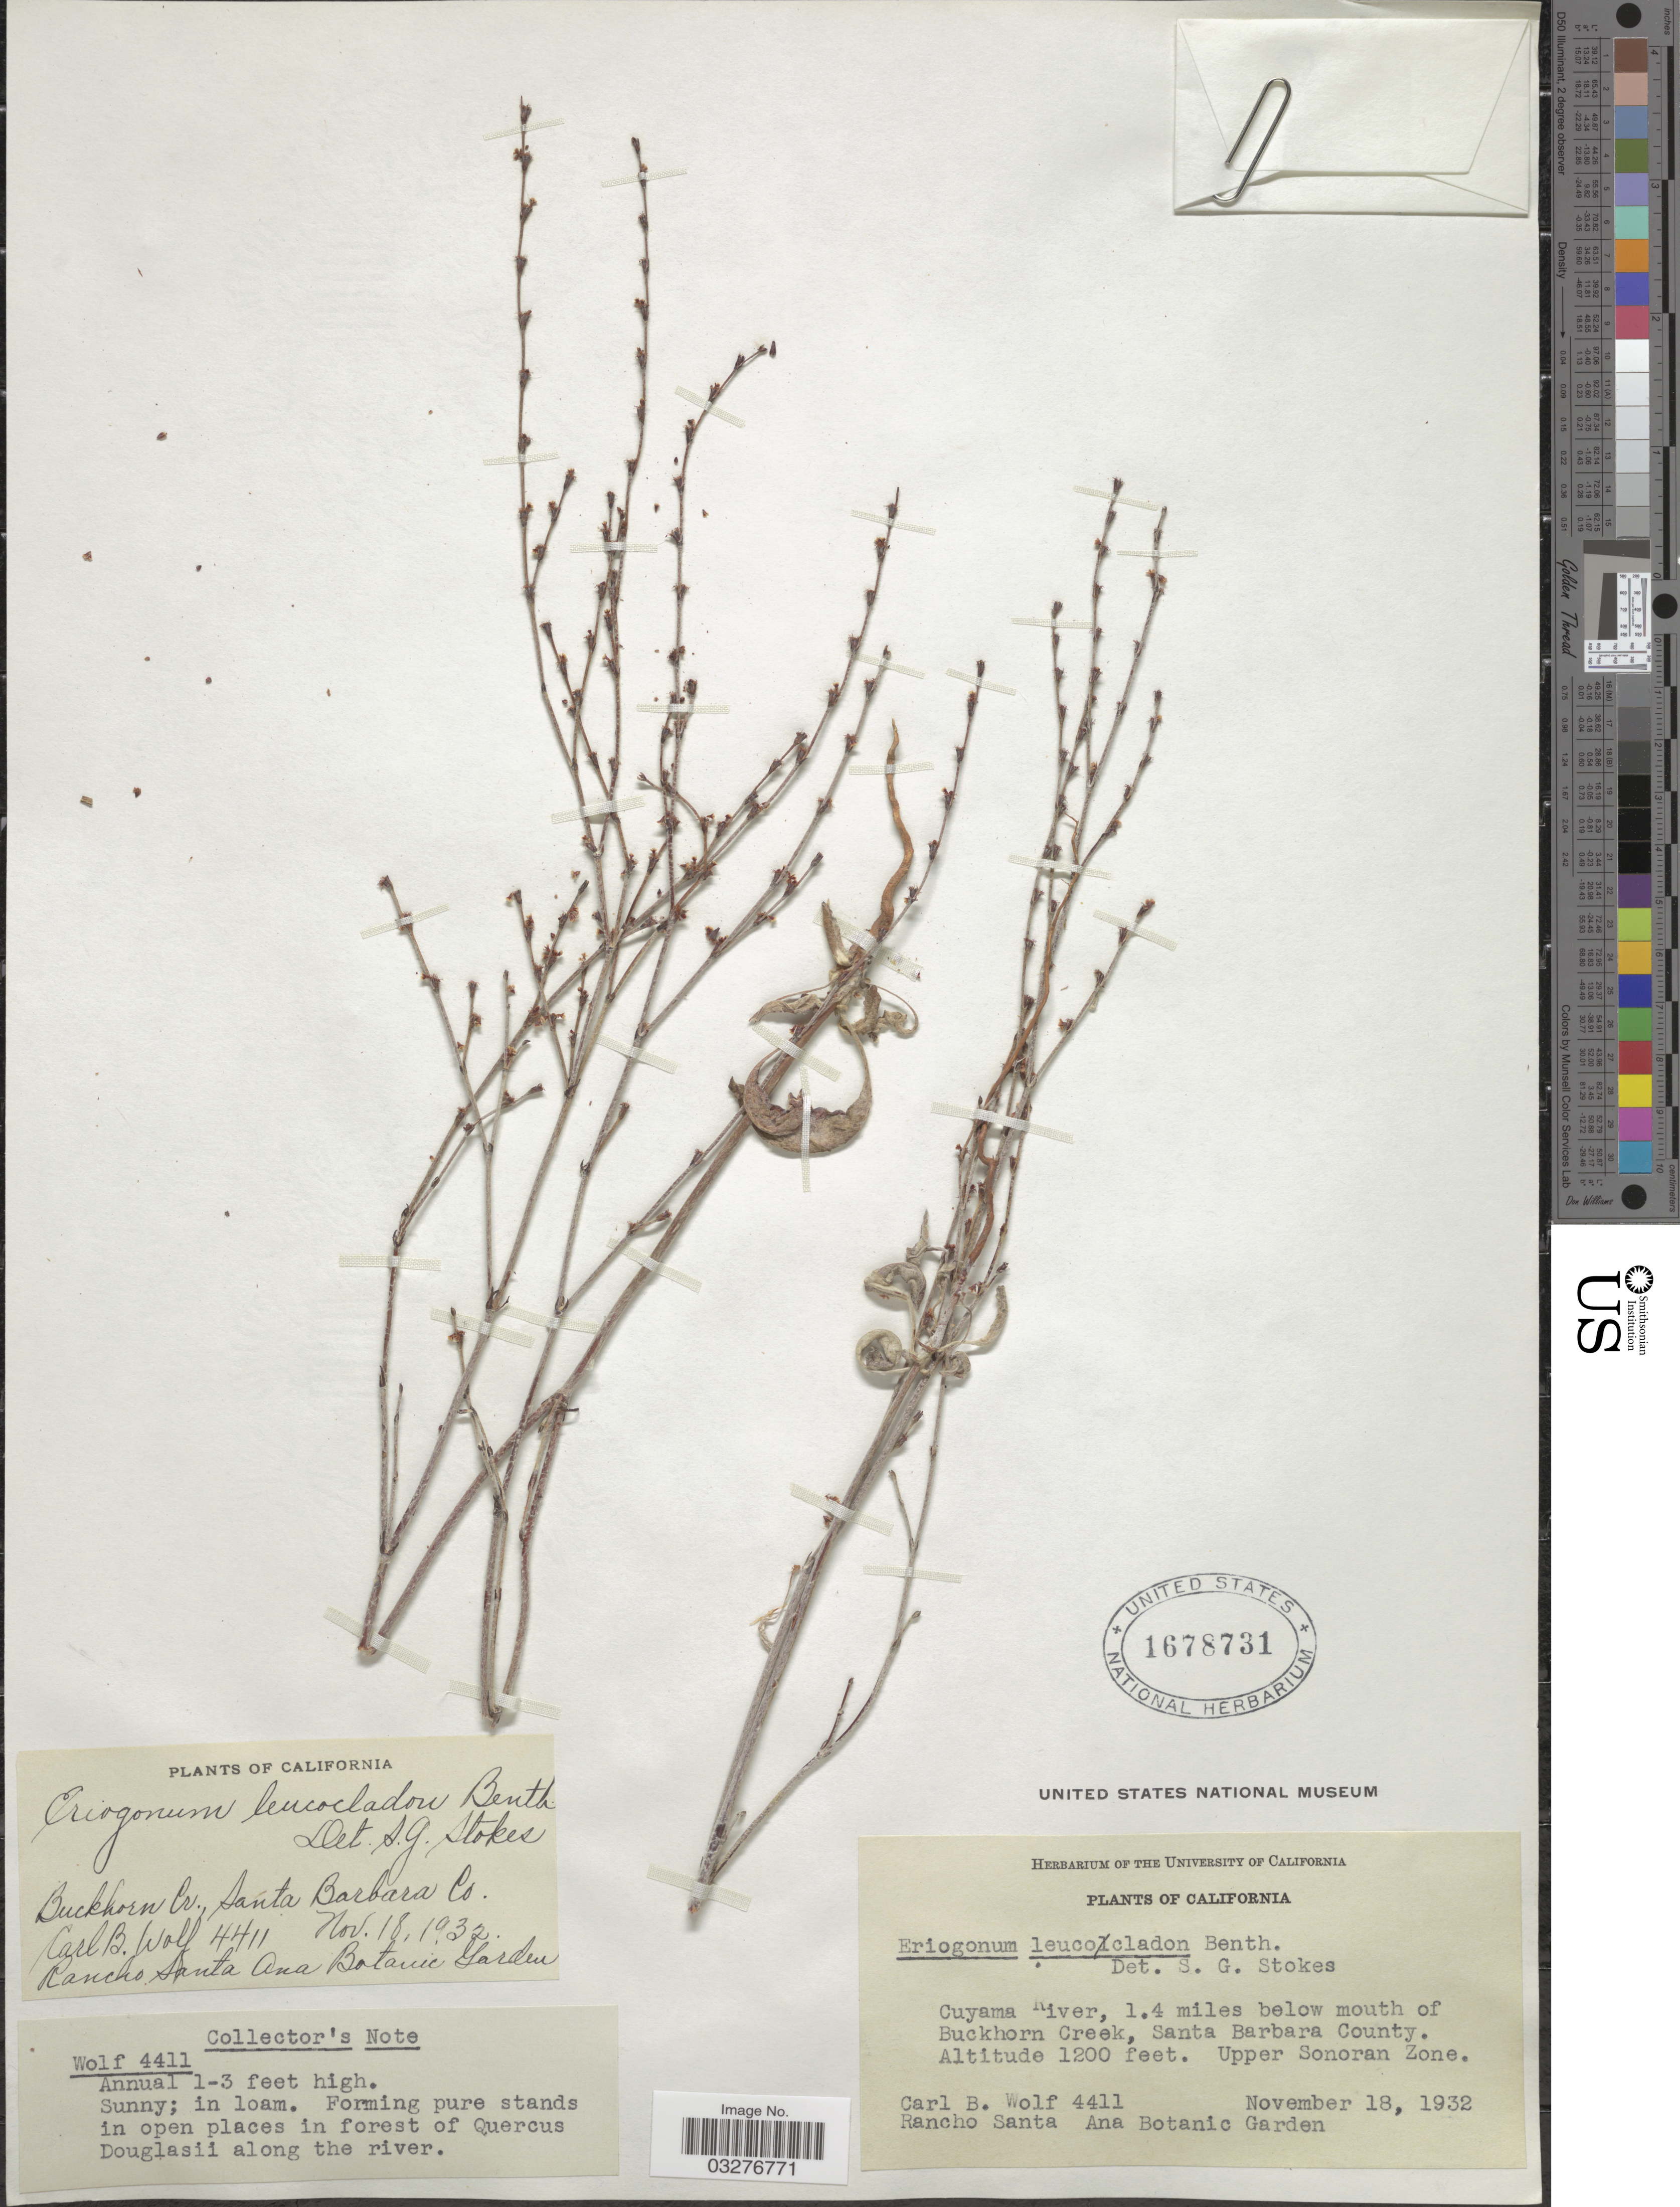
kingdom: Plantae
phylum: Tracheophyta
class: Magnoliopsida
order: Caryophyllales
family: Polygonaceae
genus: Eriogonum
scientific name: Eriogonum gracile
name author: Benth.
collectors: C. B. Wolf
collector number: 4411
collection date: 1932-11-18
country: United States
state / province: California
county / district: Santa Barbara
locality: Cuyama River, 1.4 miles below mouth of Buckhorn Creek, Santa Barbara County.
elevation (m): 366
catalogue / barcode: US 1678731